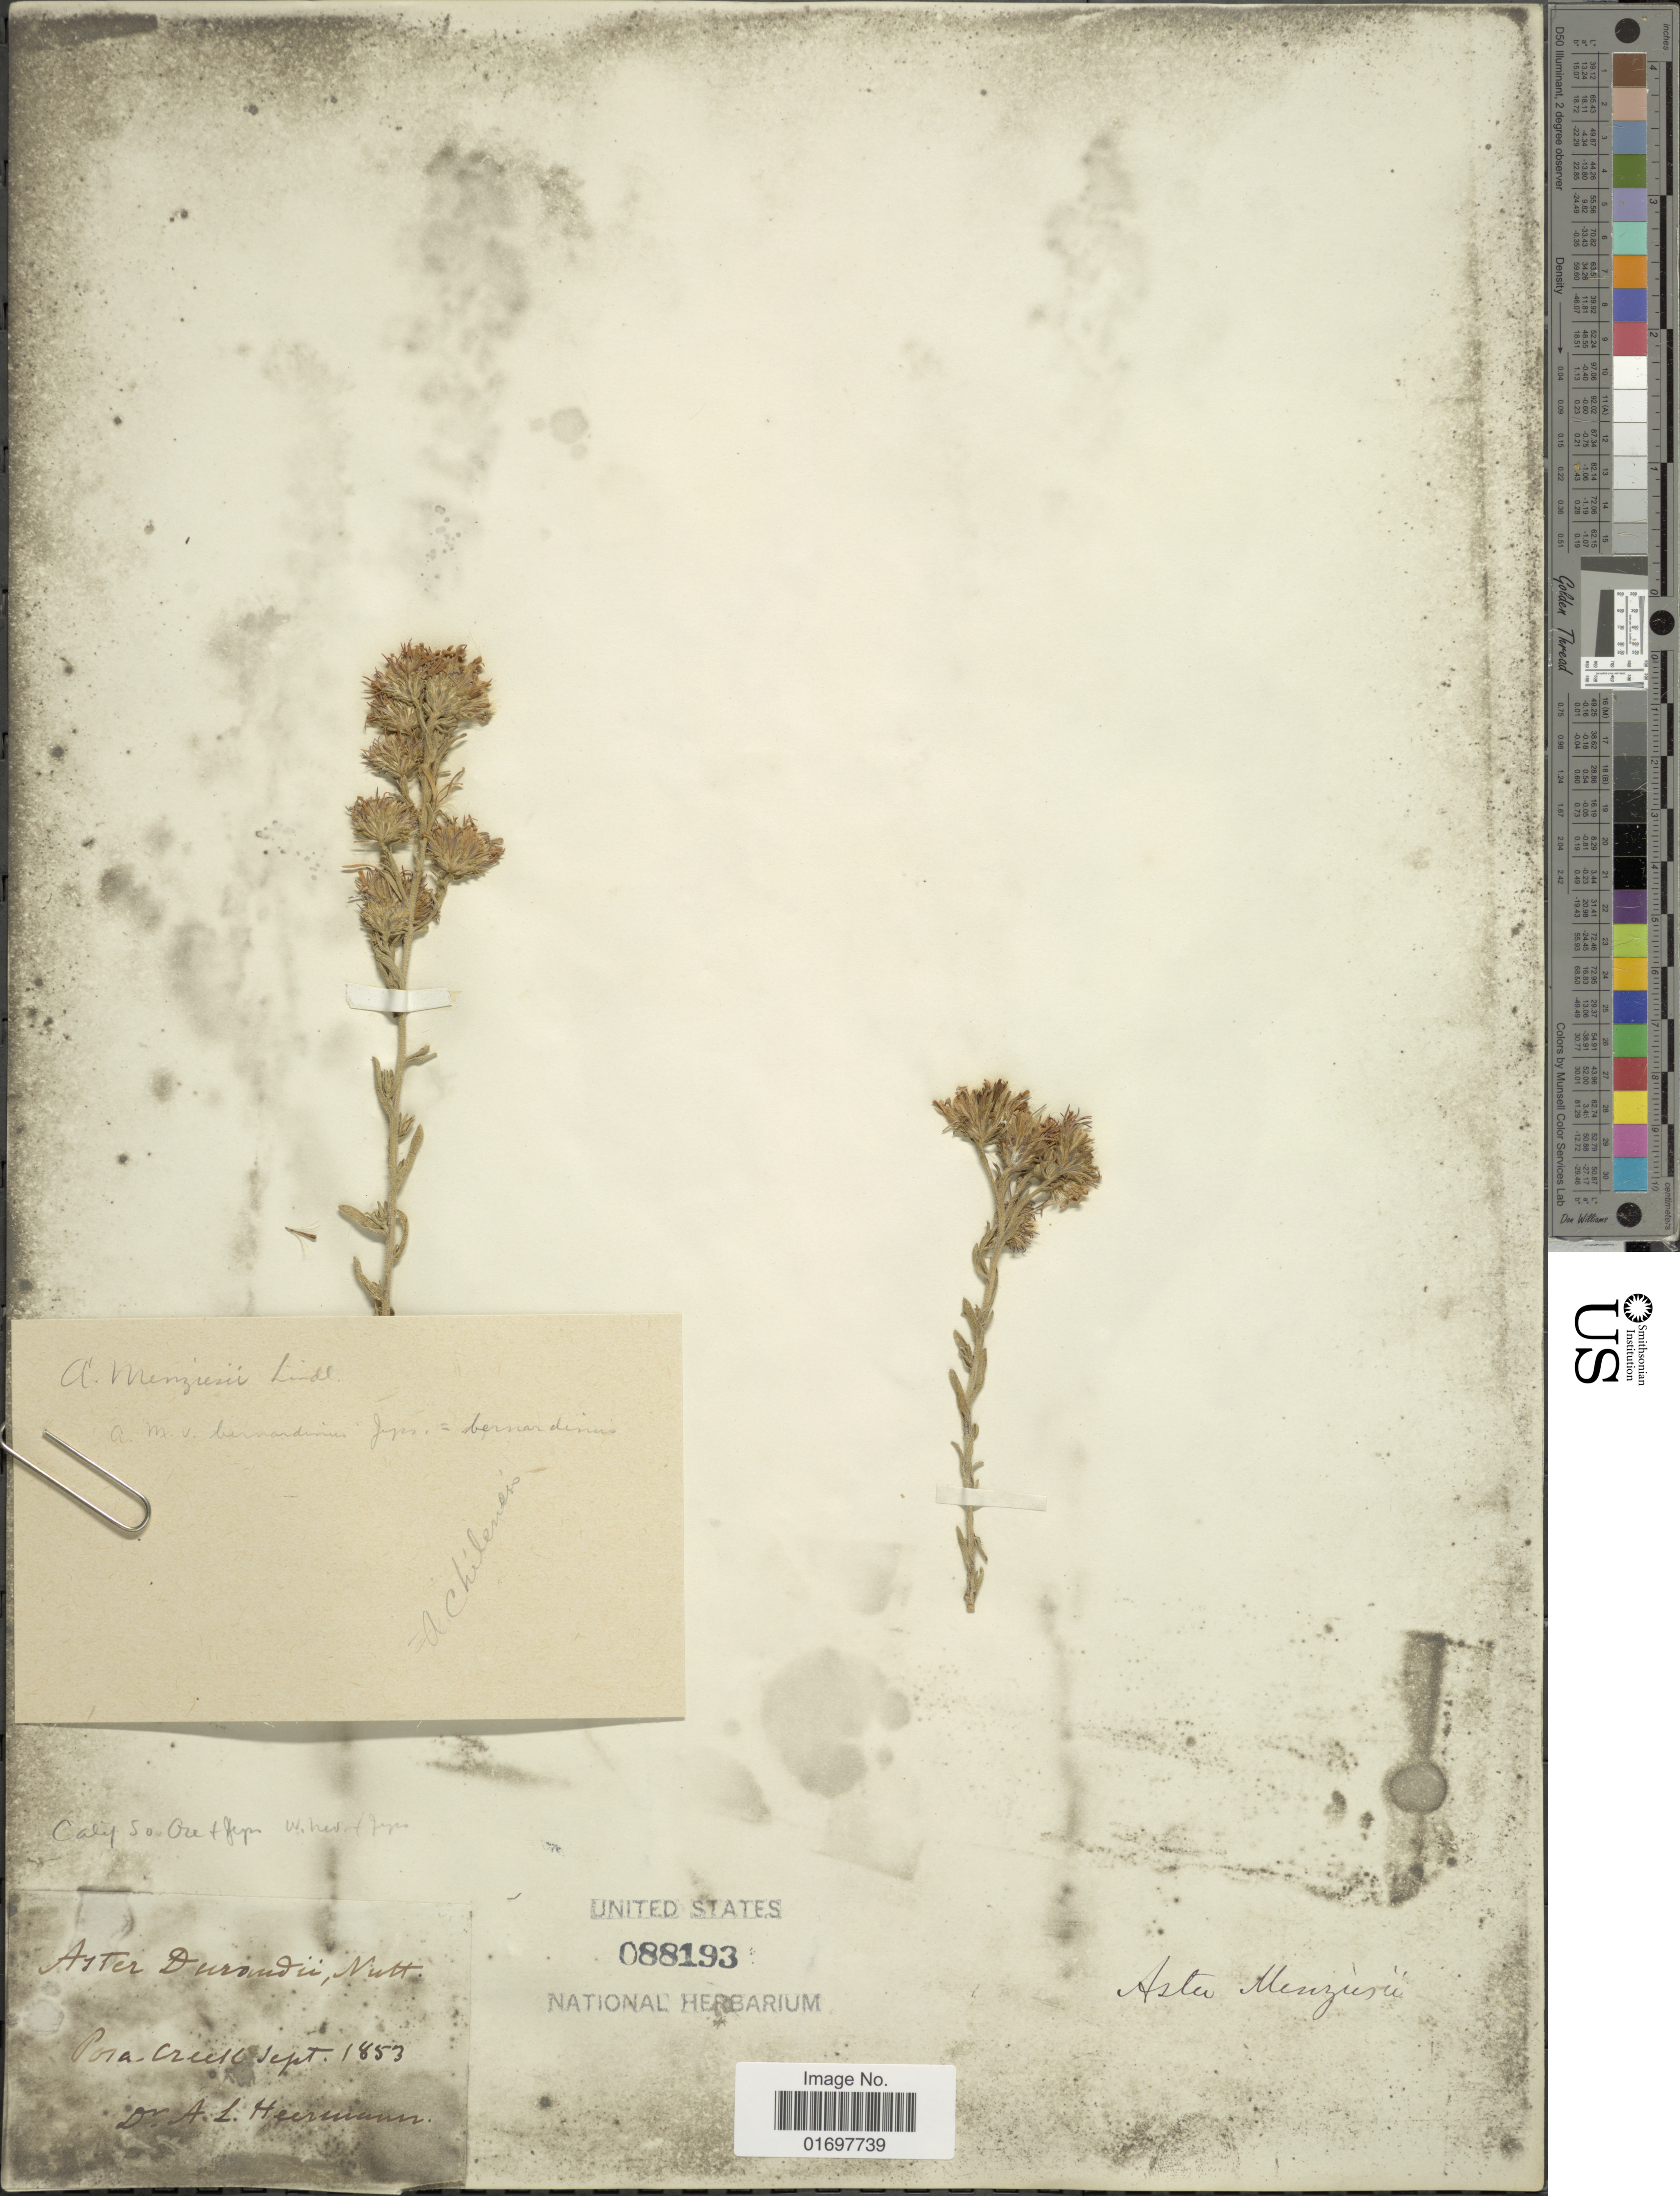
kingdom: Plantae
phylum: Tracheophyta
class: Magnoliopsida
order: Asterales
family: Asteraceae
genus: Symphyotrichum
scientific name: Symphyotrichum chilense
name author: (Nees) G.L. Nesom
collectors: A. Heermann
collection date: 1853-09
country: United States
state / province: California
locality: Poso Creek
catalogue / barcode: US 88193